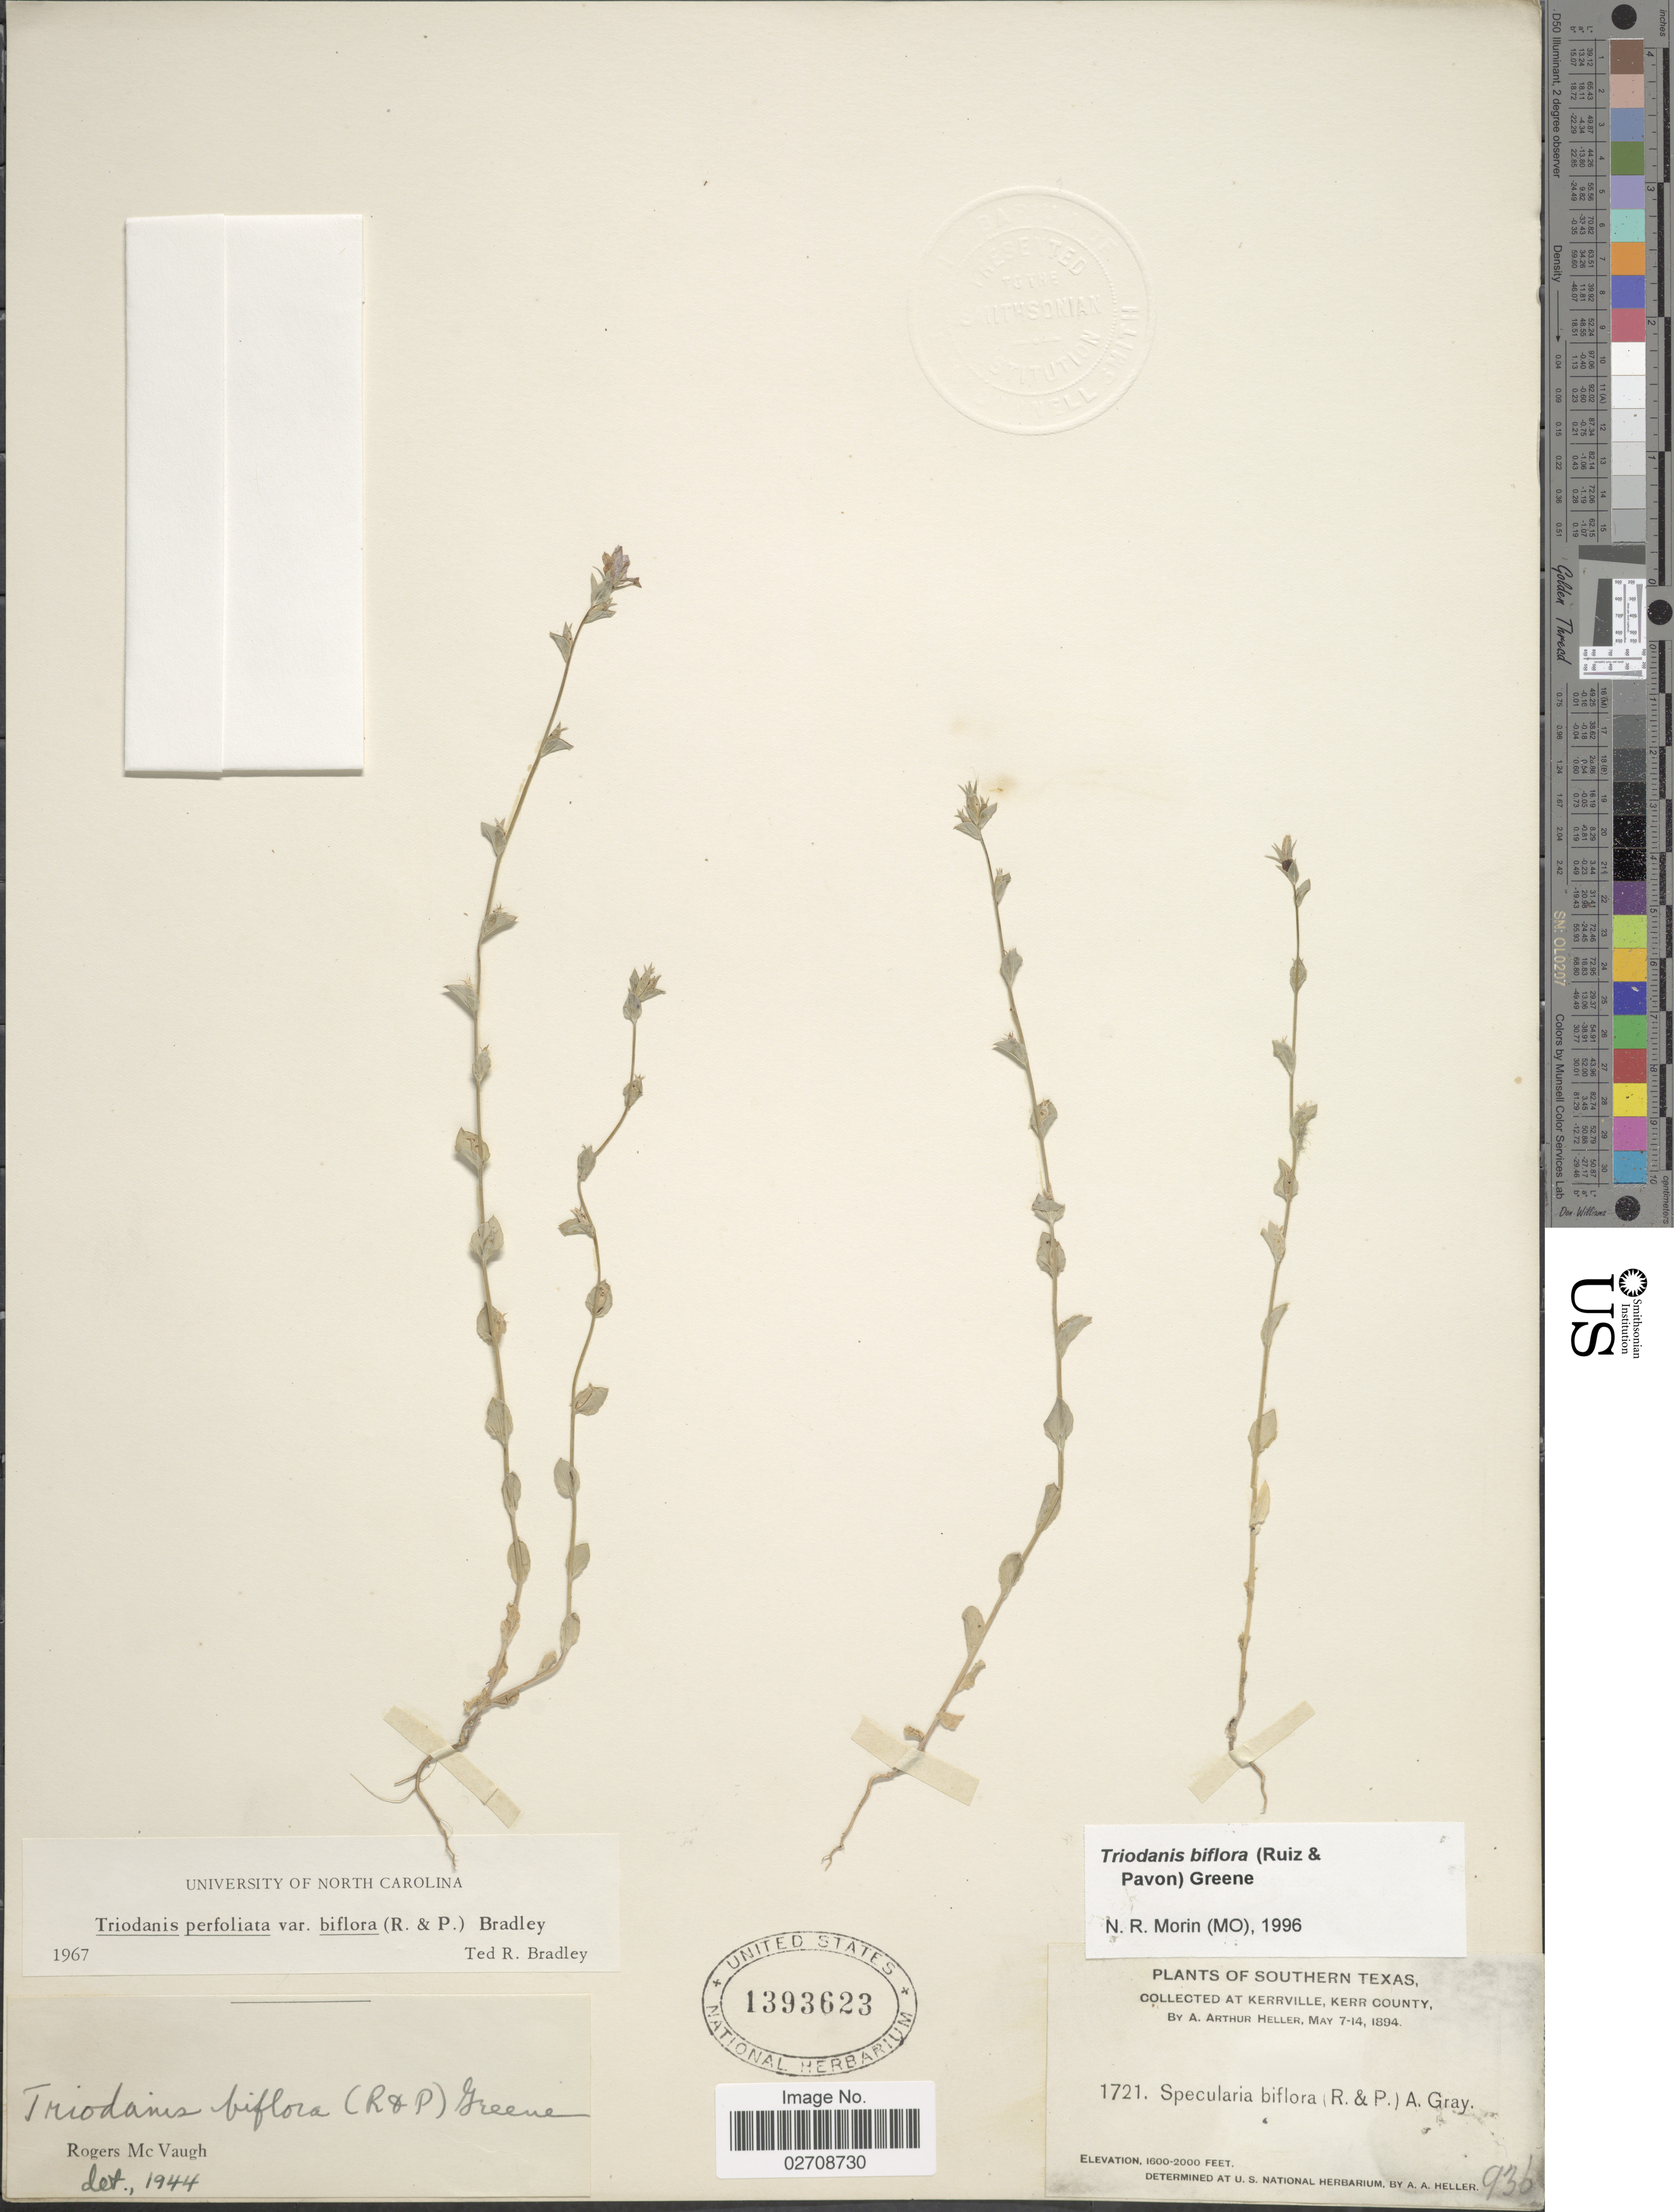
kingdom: Plantae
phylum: Tracheophyta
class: Magnoliopsida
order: Asterales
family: Campanulaceae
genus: Triodanis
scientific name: Triodanis biflora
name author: (Ruiz & Pav.) Greene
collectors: A. A. Heller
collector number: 1721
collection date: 1894-05-07/1894-05-14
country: United States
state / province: Texas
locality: Southern Texas, At Kerrville, Kerr County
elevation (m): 488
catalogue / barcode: US 1393623